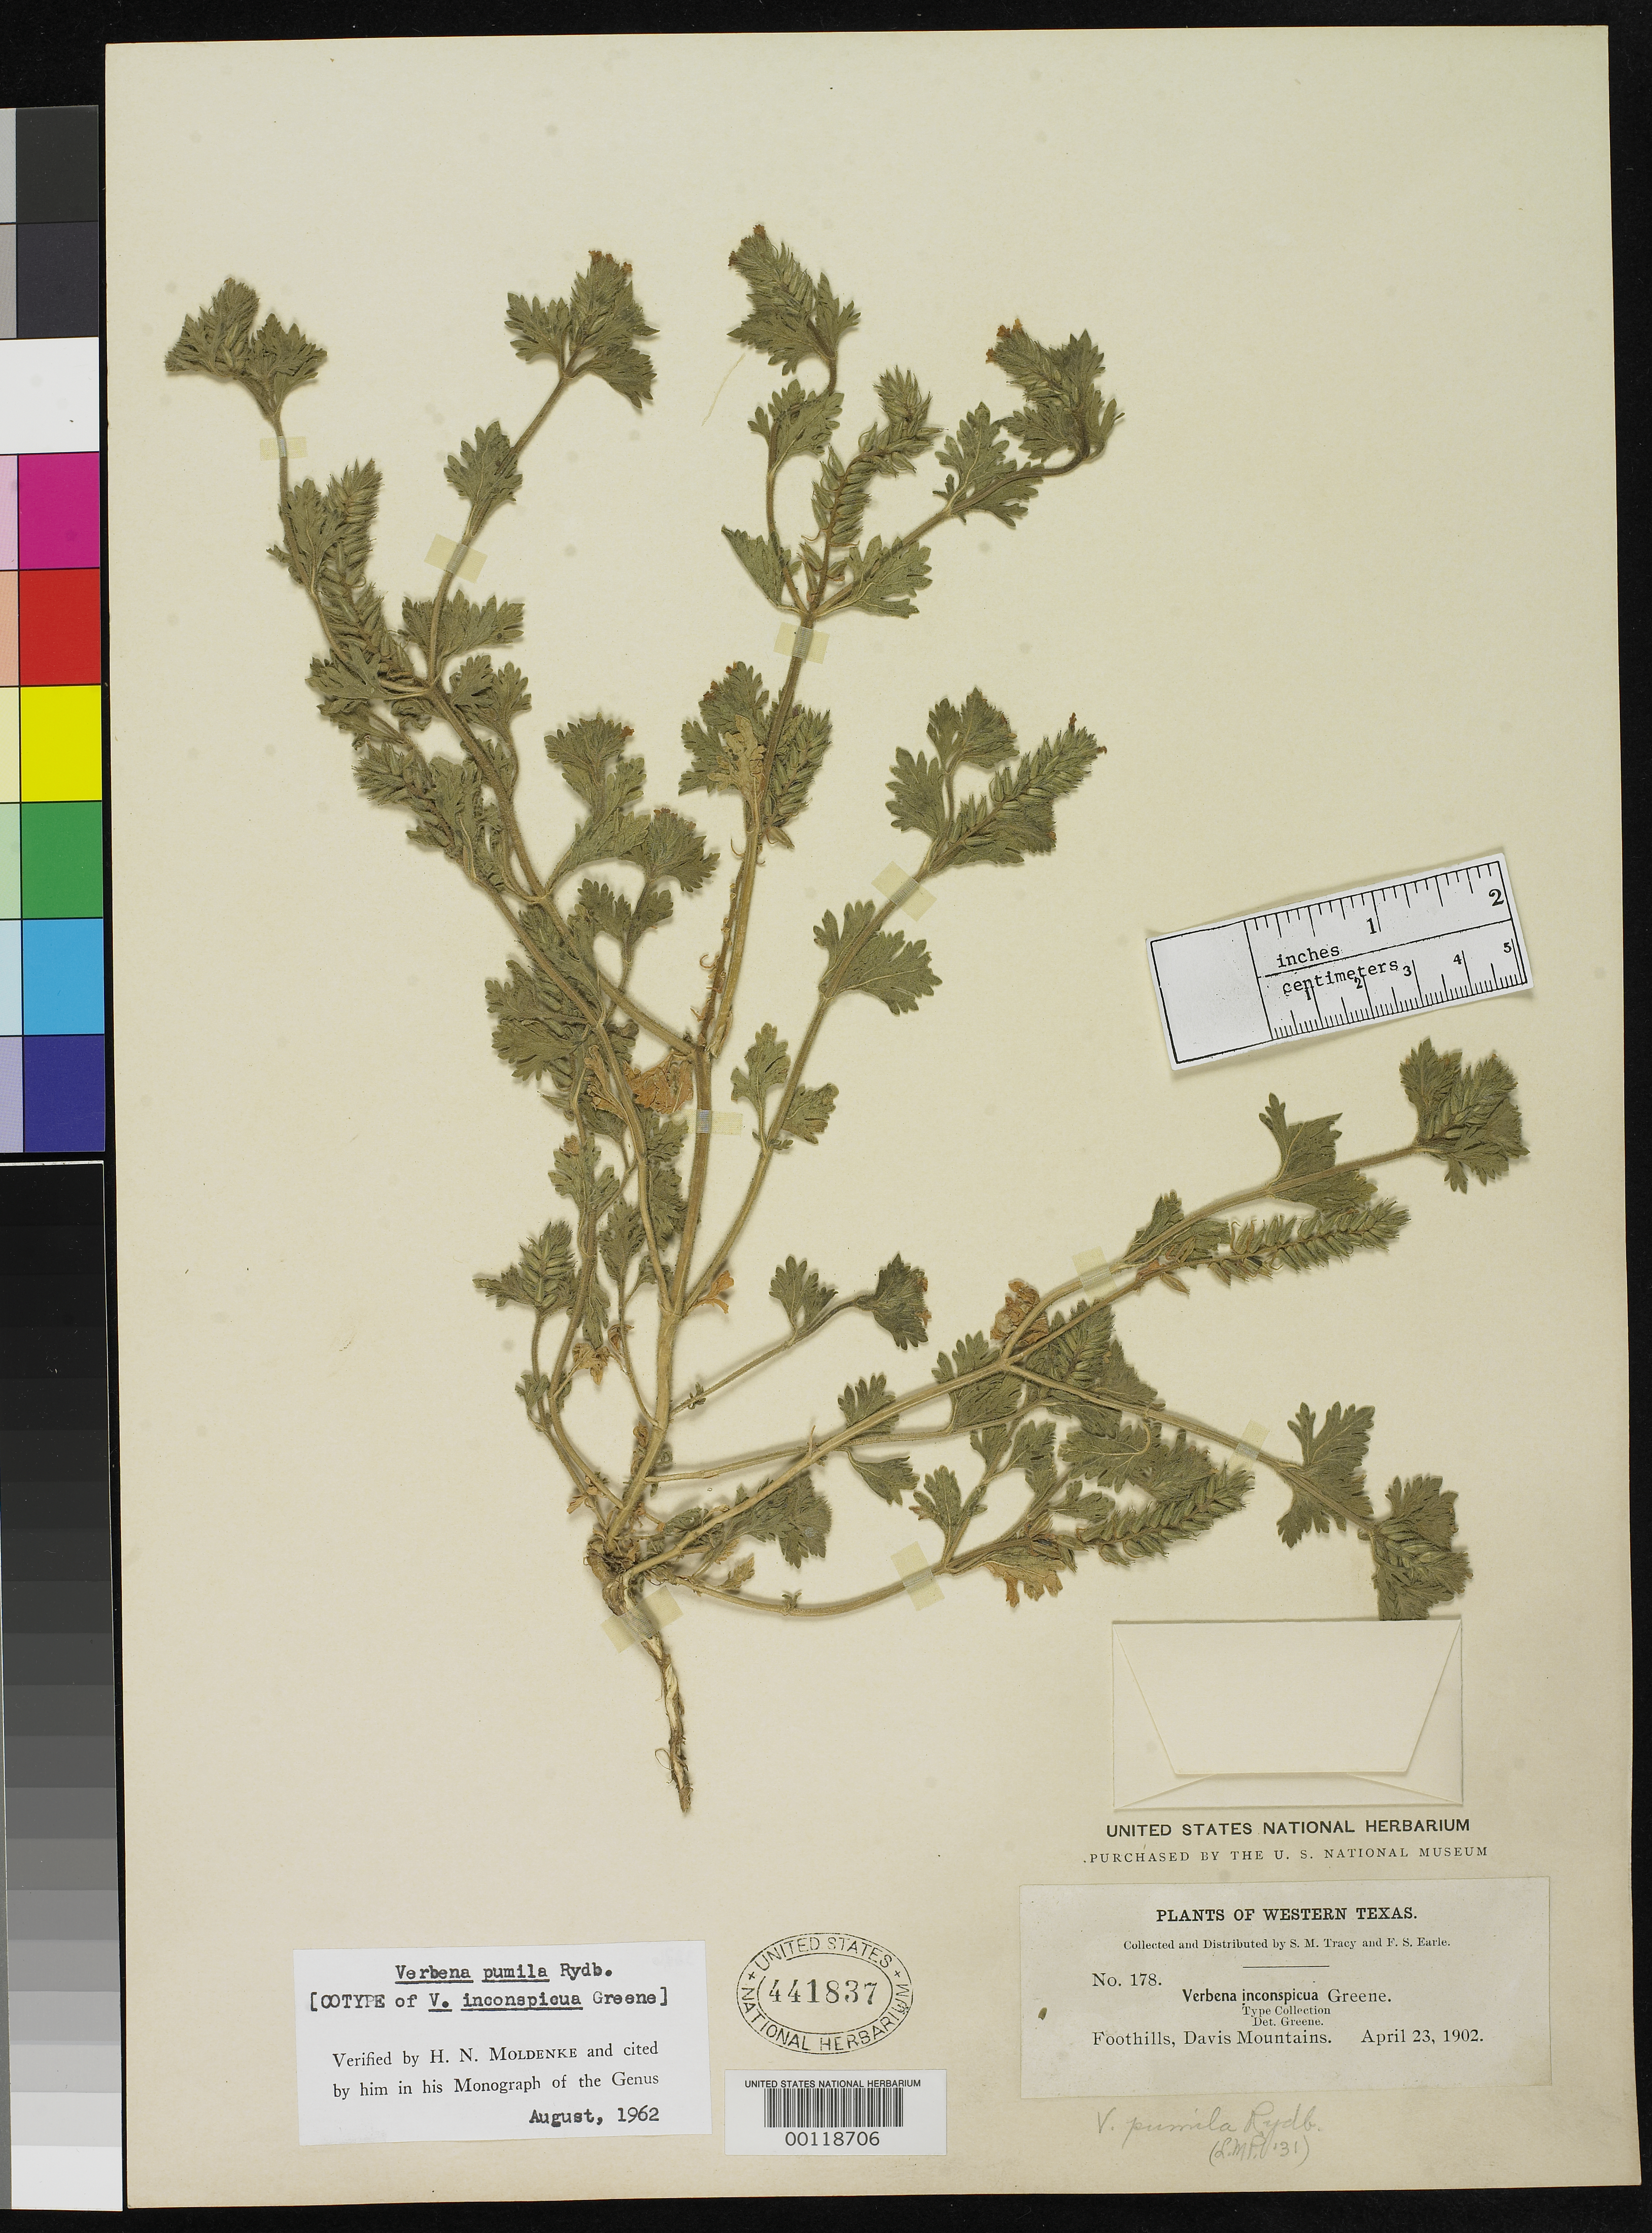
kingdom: Plantae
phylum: Tracheophyta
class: Magnoliopsida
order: Lamiales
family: Verbenaceae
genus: Verbena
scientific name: Verbena inconspicua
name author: Greene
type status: Syntype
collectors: S. M. Tracy & F. S. Earle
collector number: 178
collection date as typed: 23 Apr 1902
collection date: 1902-04-23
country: United States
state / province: Texas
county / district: Jeff Davis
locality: Foothills of Davis Mountains.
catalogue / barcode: US 441837